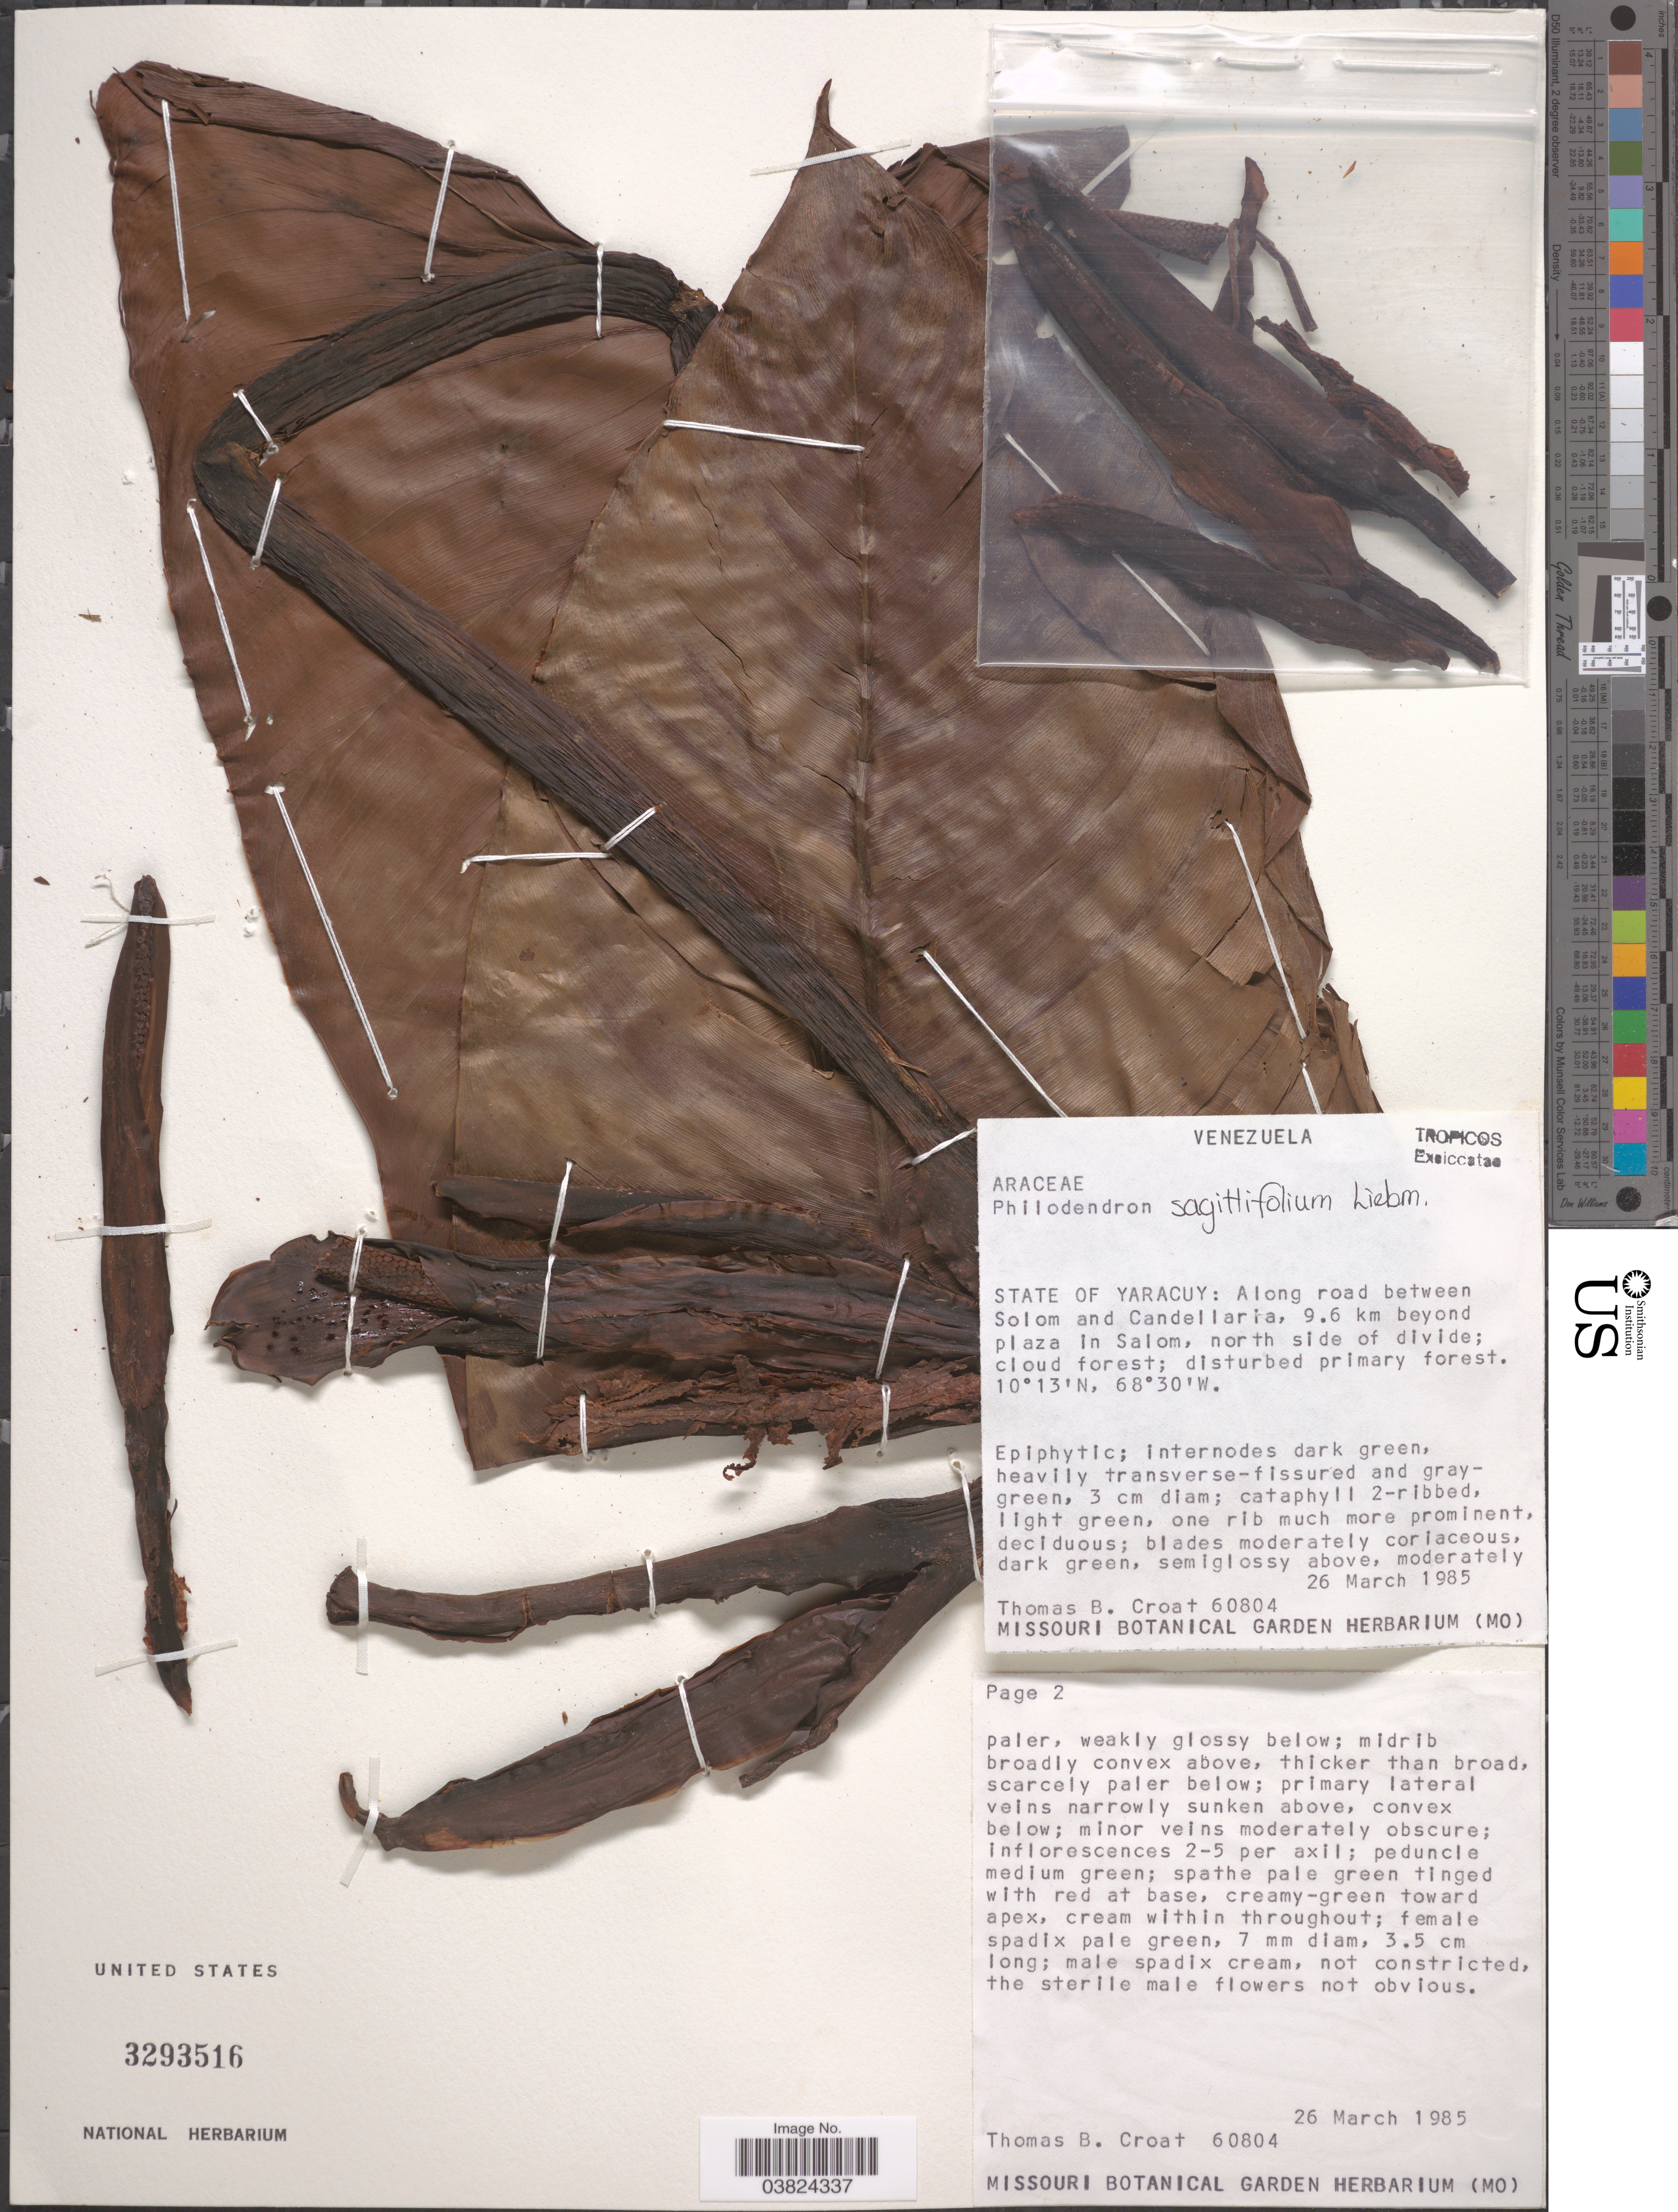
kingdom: Plantae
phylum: Tracheophyta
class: Liliopsida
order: Alismatales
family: Araceae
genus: Philodendron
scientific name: Philodendron sagittifolium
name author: Liebm.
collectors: T. B. Croat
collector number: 60804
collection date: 1985-03-26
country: Venezuela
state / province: Yaracuy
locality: Along road between Solom and Candellaria, 9.6 km beyond plaza in Salom, north side of divide.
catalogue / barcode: US 3293516